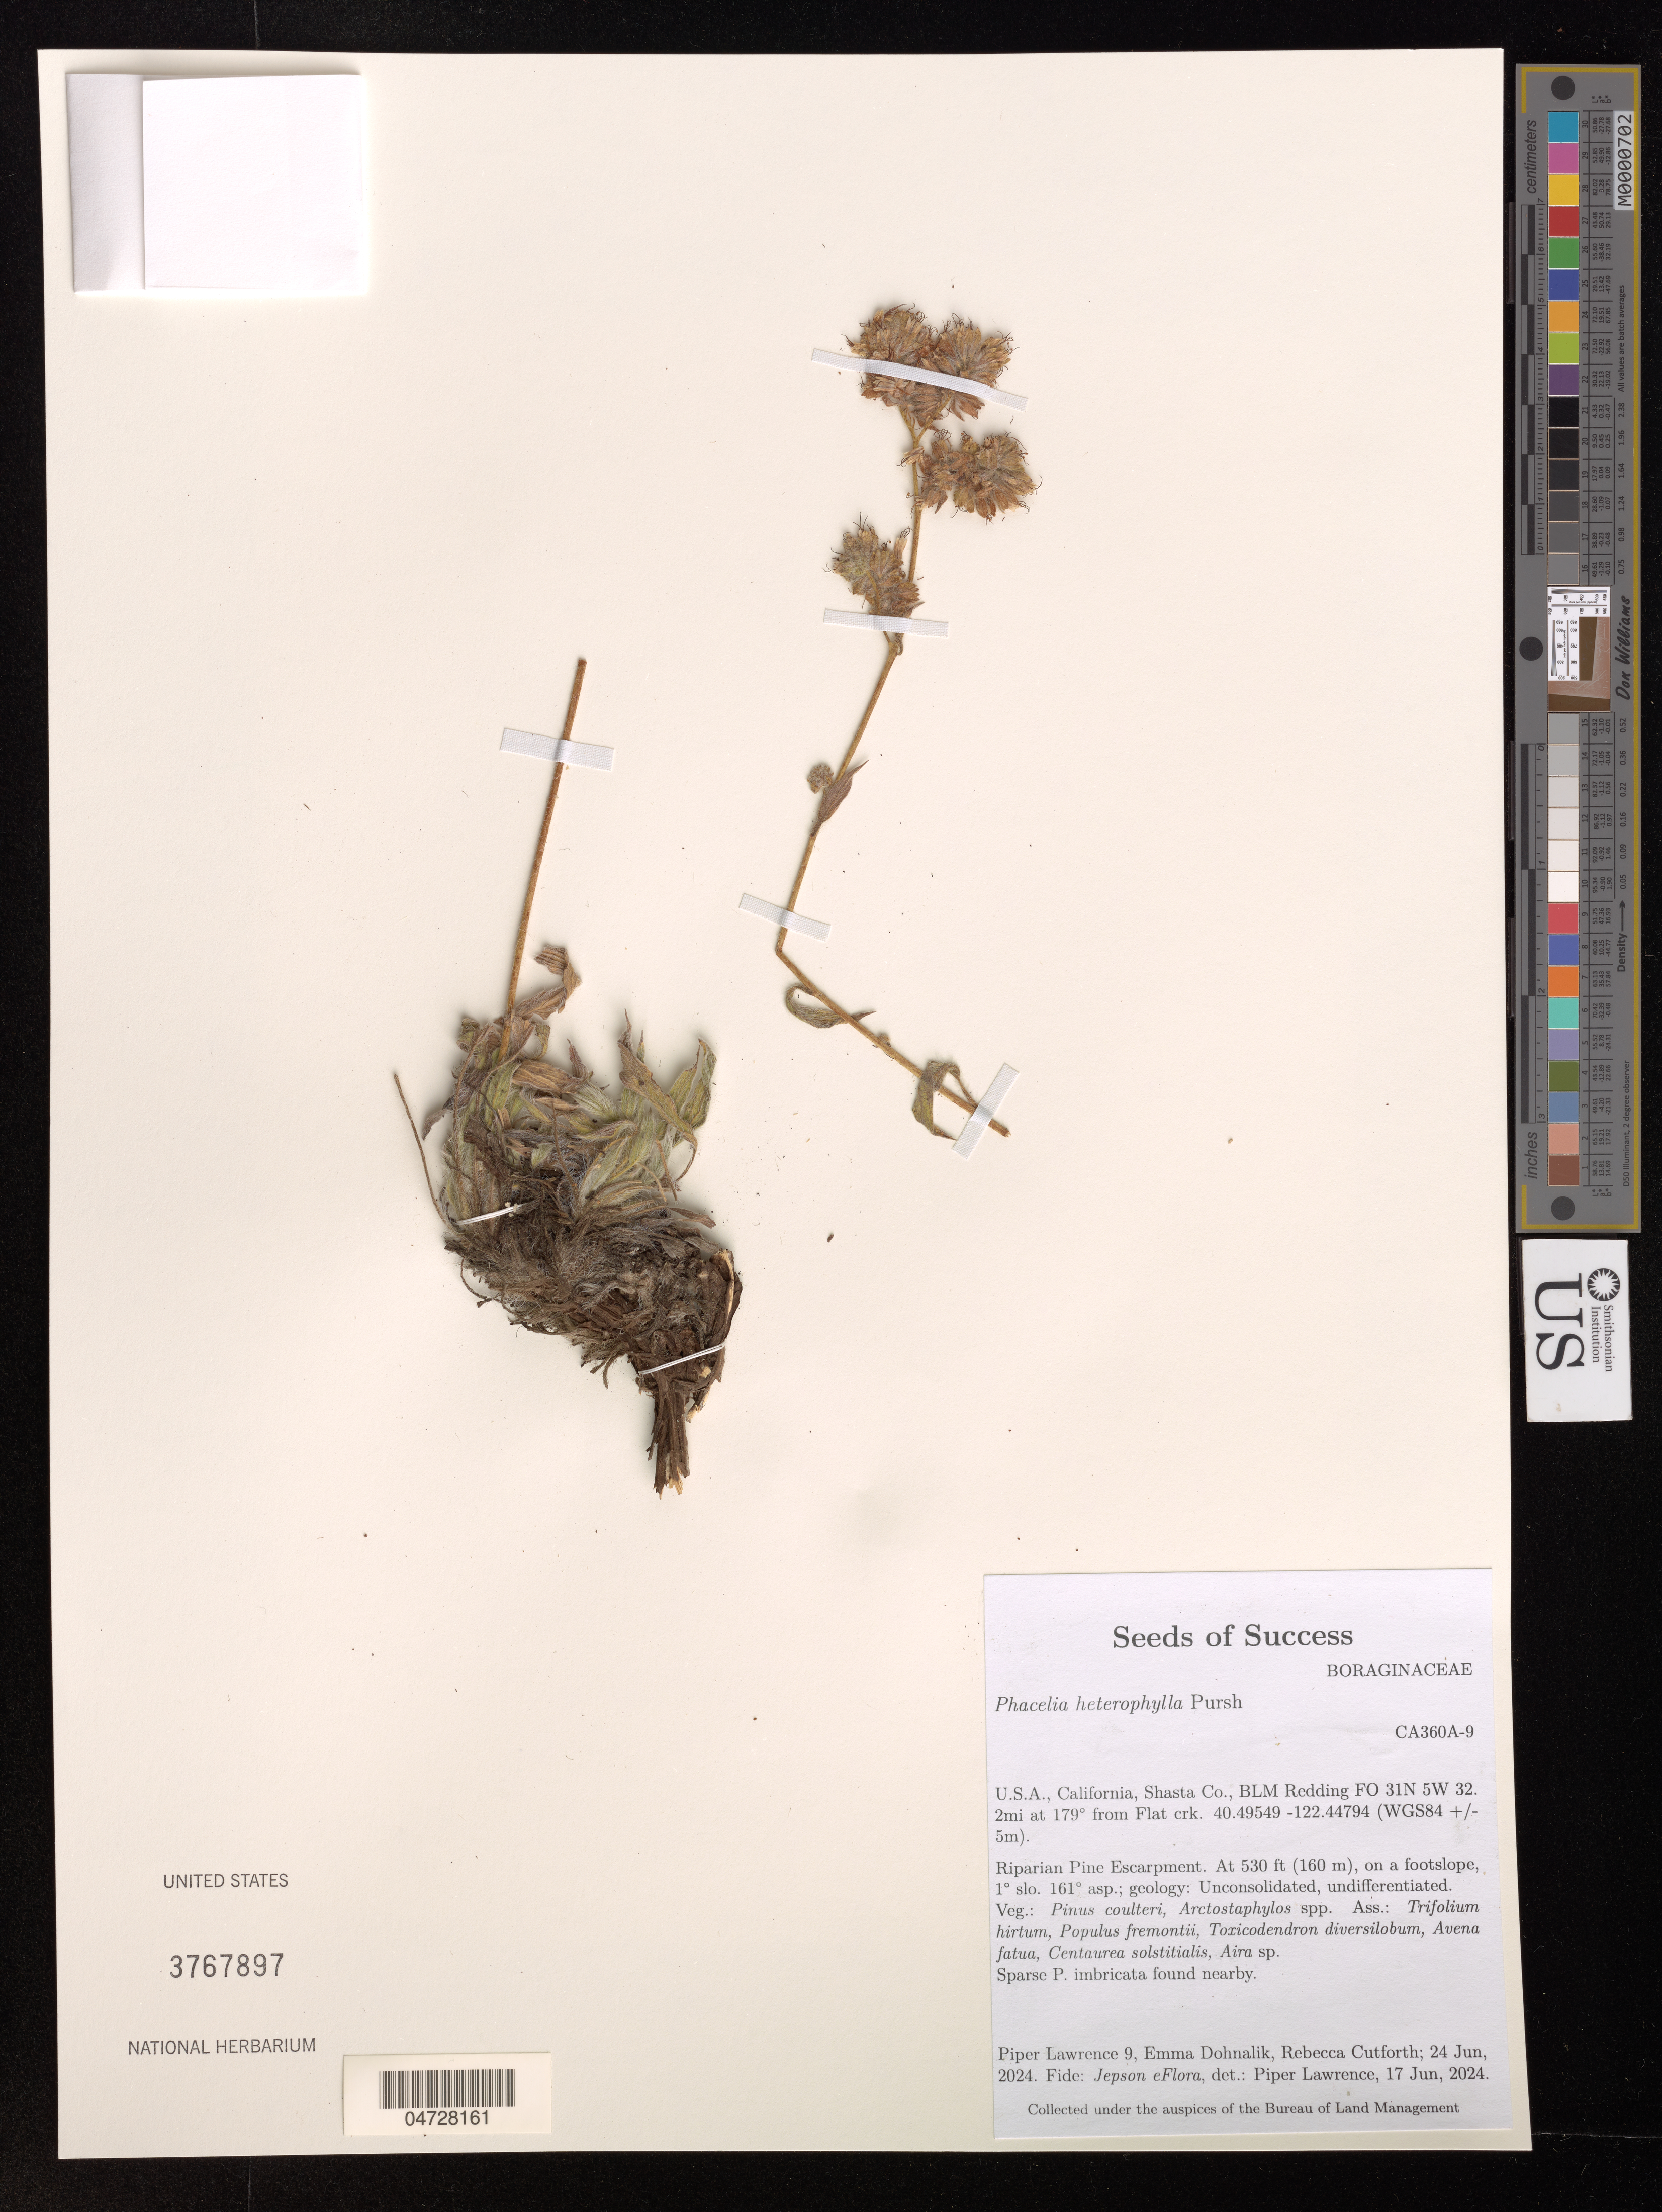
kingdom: Plantae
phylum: Tracheophyta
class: Magnoliopsida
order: Boraginales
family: Hydrophyllaceae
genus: Phacelia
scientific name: Phacelia heterophylla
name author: Pursh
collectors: P. Lawrence, E. Dohnalik & R. Cutforth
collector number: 9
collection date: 2024-06-24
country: United States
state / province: California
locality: Shasta Co., BLM Redding FO 31N 5W 32.2mi at 179˚ from Flat crk.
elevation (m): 162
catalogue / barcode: US 3767897